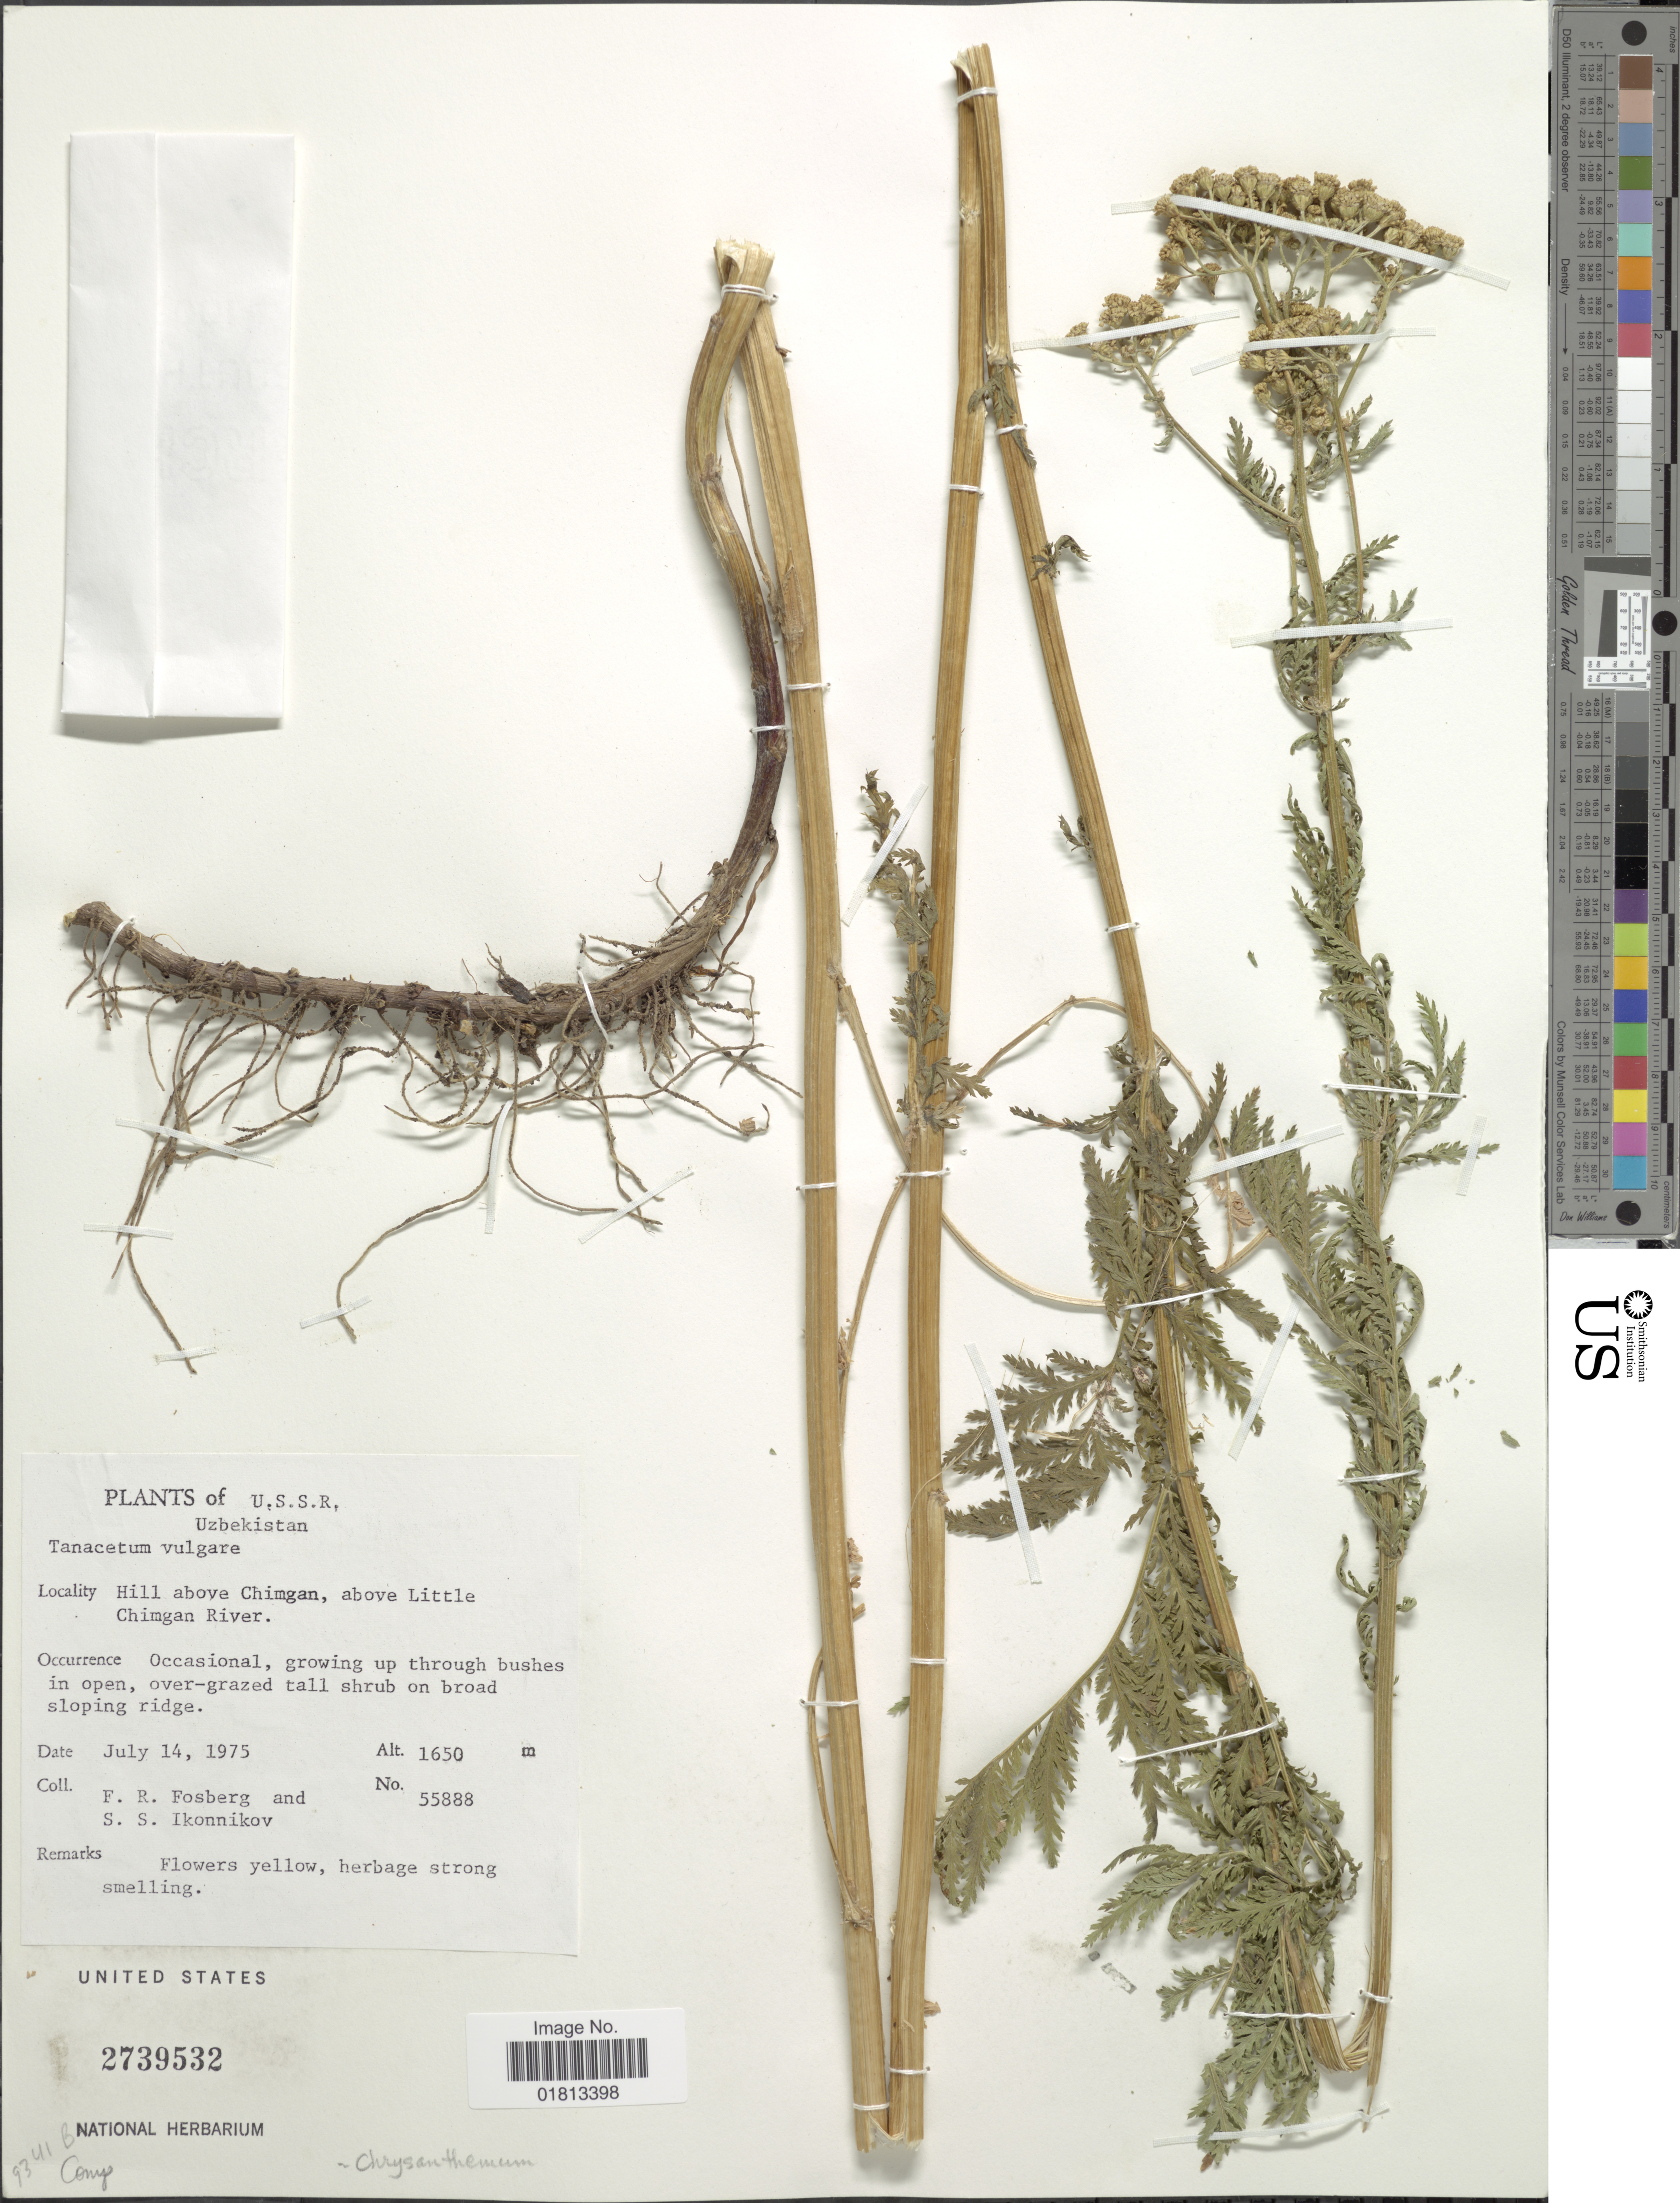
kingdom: Plantae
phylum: Tracheophyta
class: Magnoliopsida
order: Asterales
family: Asteraceae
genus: Tanacetum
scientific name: Tanacetum vulgare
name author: L.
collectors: F. R. Fosberg & S. Ikonnikov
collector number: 55888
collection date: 1975-07-14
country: Uzbekistan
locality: U. S. S. R., Uzbekistan, Hill above Chimgan, above Little Chimgan River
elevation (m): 1650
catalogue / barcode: US 2739532